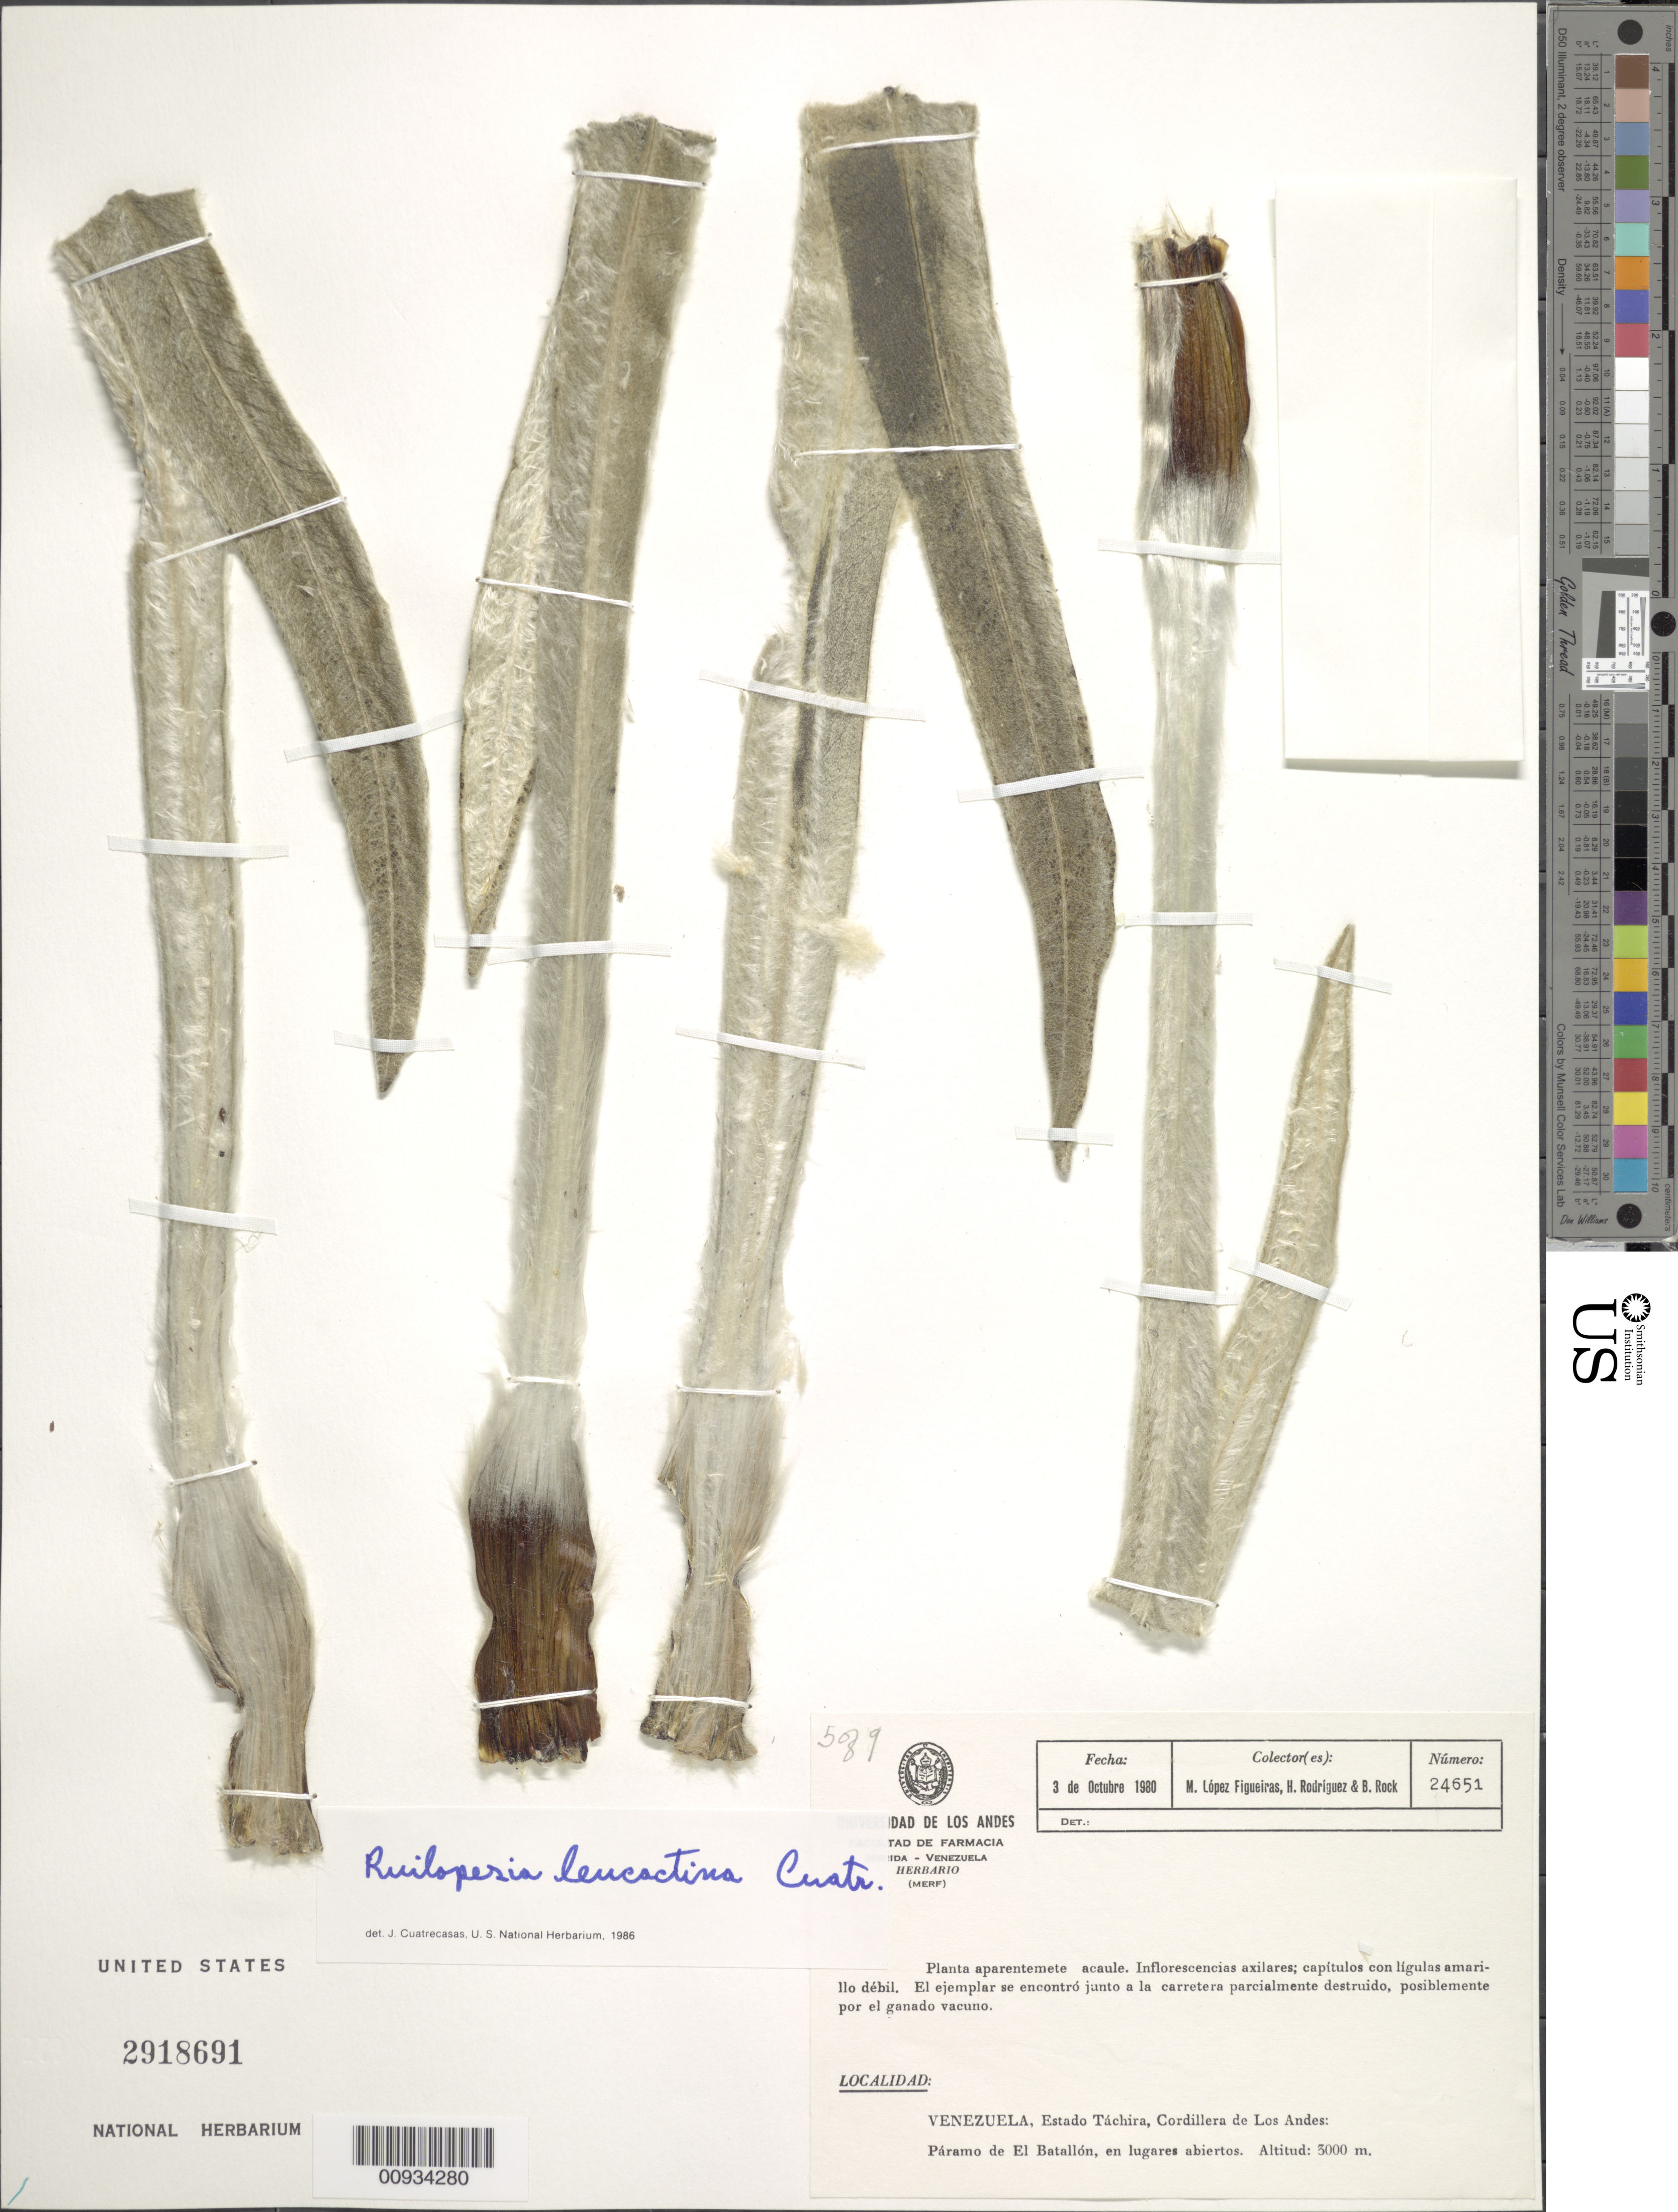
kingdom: Plantae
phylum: Tracheophyta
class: Magnoliopsida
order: Asterales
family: Asteraceae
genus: Ruilopezia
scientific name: Ruilopezia leucactina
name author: (Cuatrec.) Cuatrec.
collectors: M. López Figueiras, H. Rodríguez & B. Rock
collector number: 24651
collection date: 1980-10-03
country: Venezuela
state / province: Tachira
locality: Cordillera de Los Andes, Paramo de El Batallon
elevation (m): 3000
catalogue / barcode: US 2918691